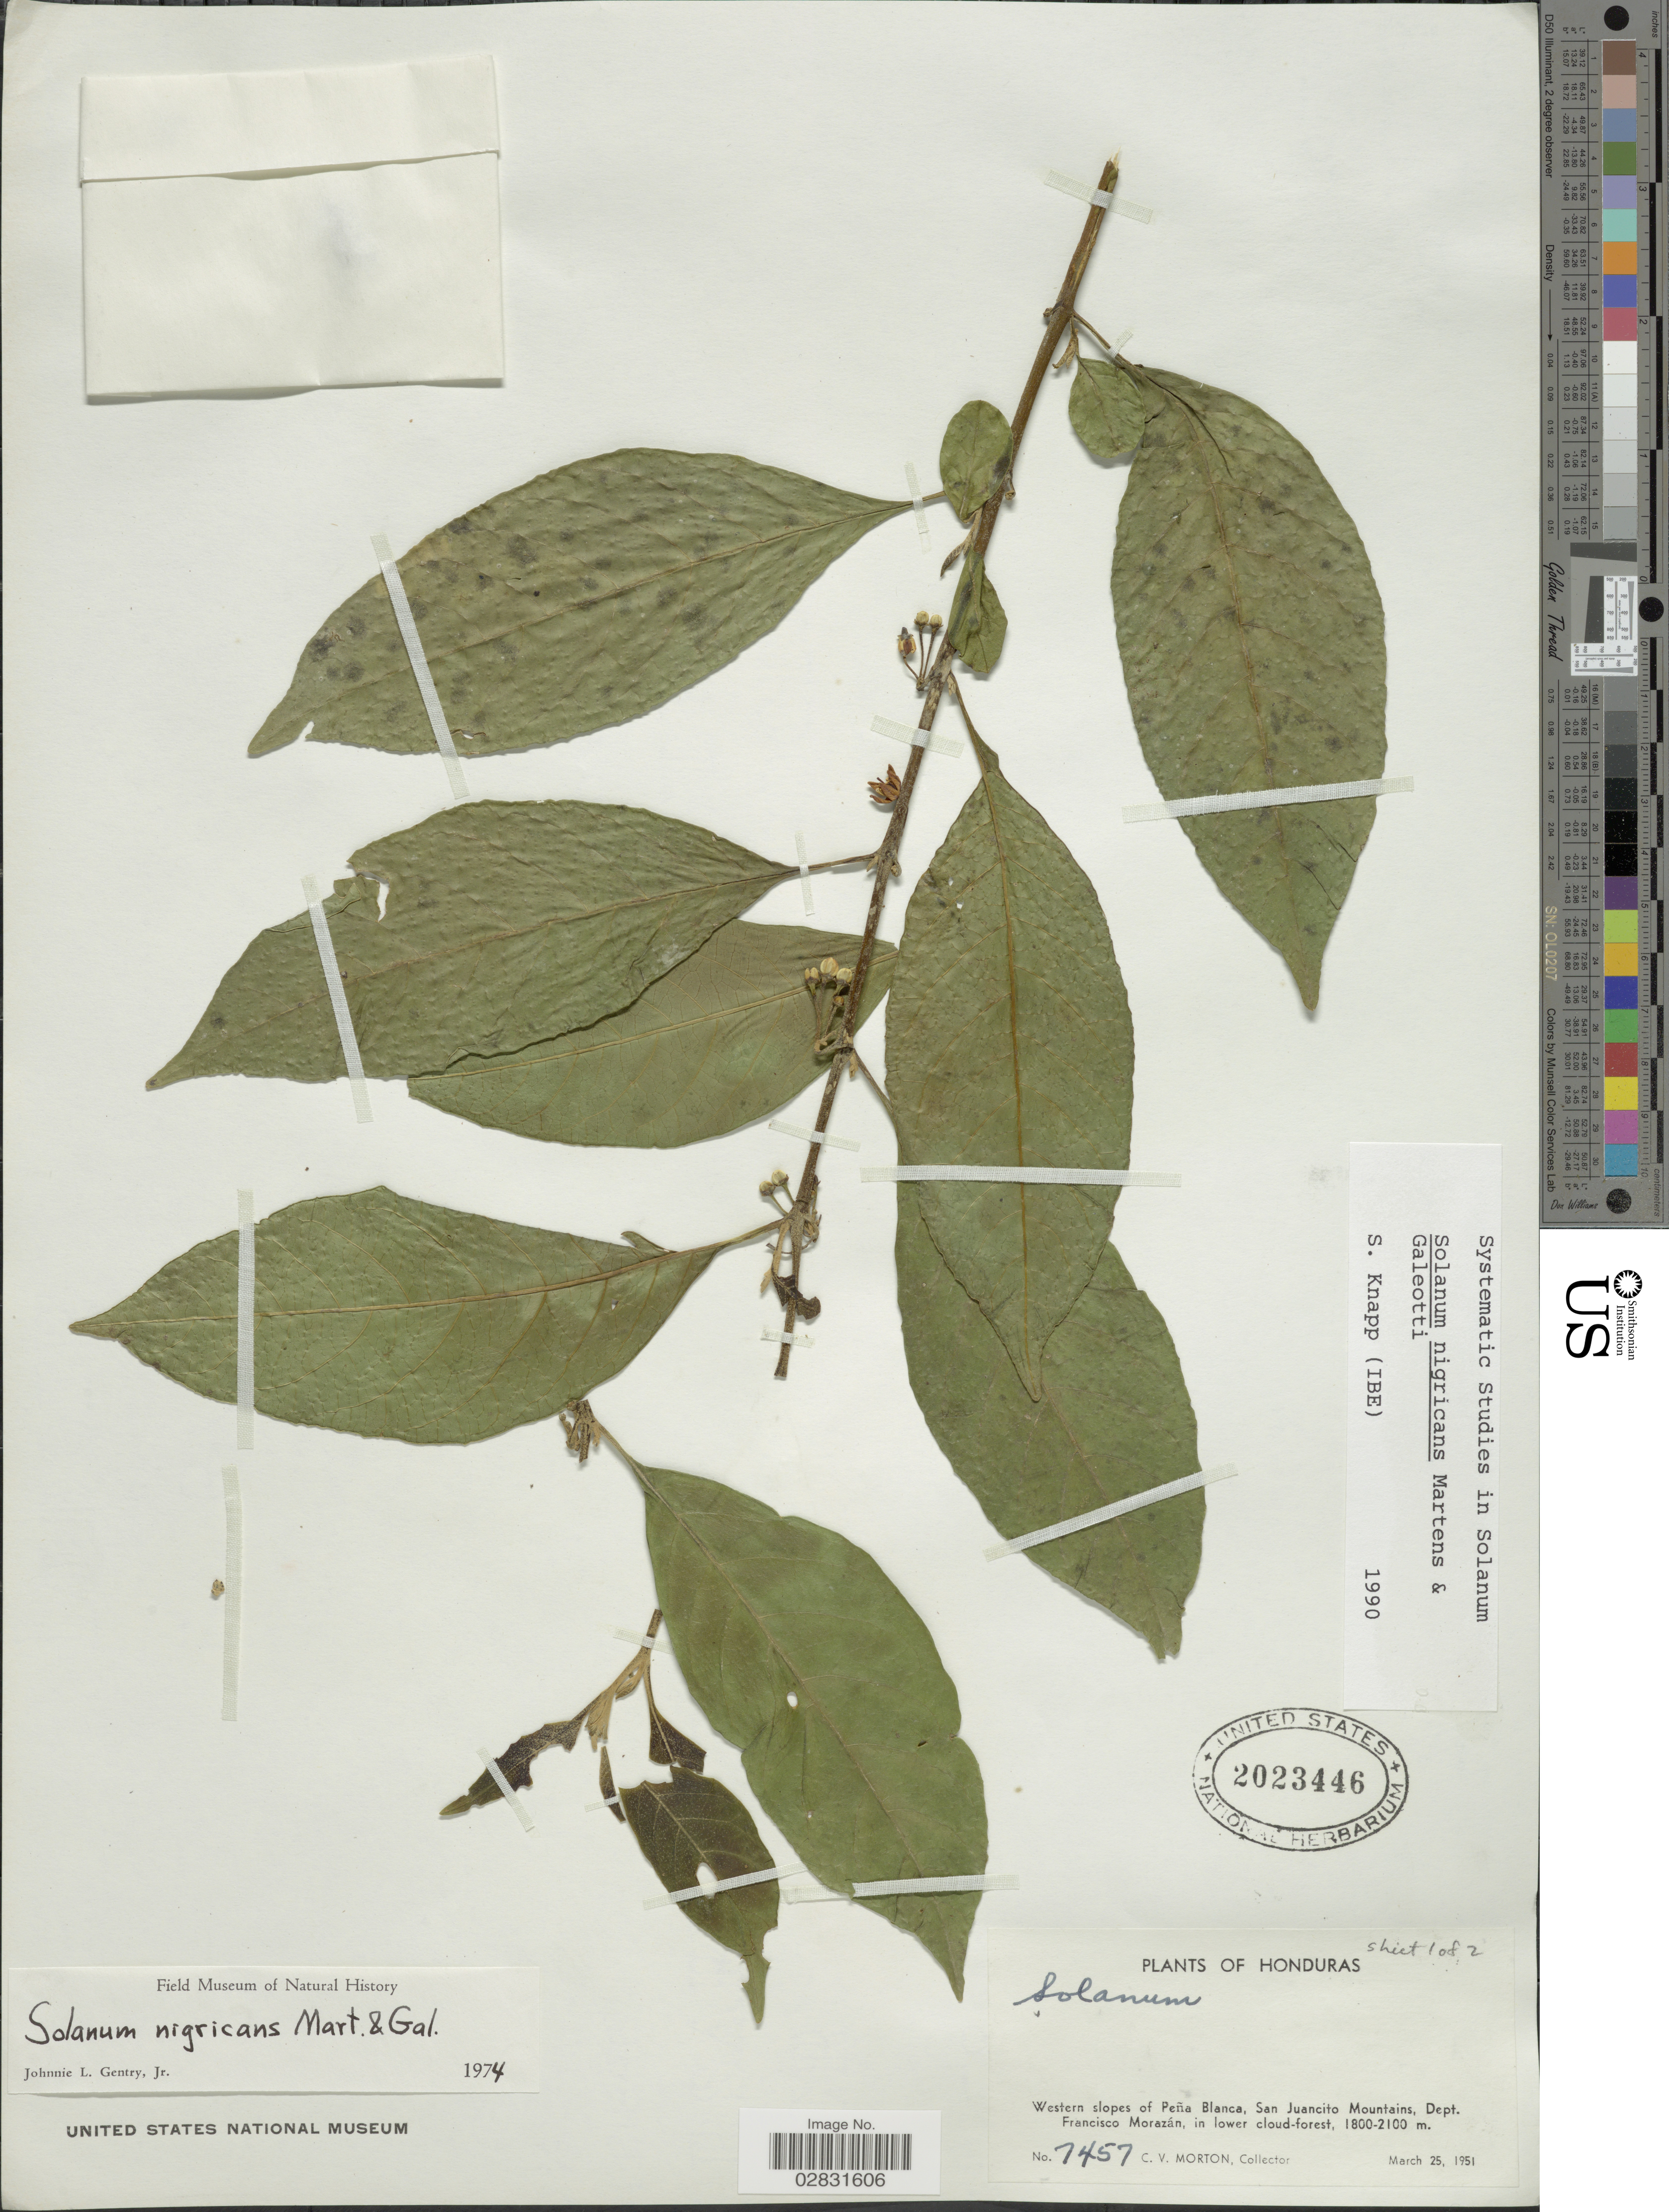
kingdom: Plantae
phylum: Tracheophyta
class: Magnoliopsida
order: Solanales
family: Solanaceae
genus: Solanum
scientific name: Solanum nigricans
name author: M. Martens & Galeotti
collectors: C. V. Morton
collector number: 7457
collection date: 1951-03-25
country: Honduras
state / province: Fco. Morazán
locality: Western slopes of Peña Blanca, San Juancito Mountains, Dept. Francisco Morazán.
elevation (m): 1800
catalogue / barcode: US 2023446